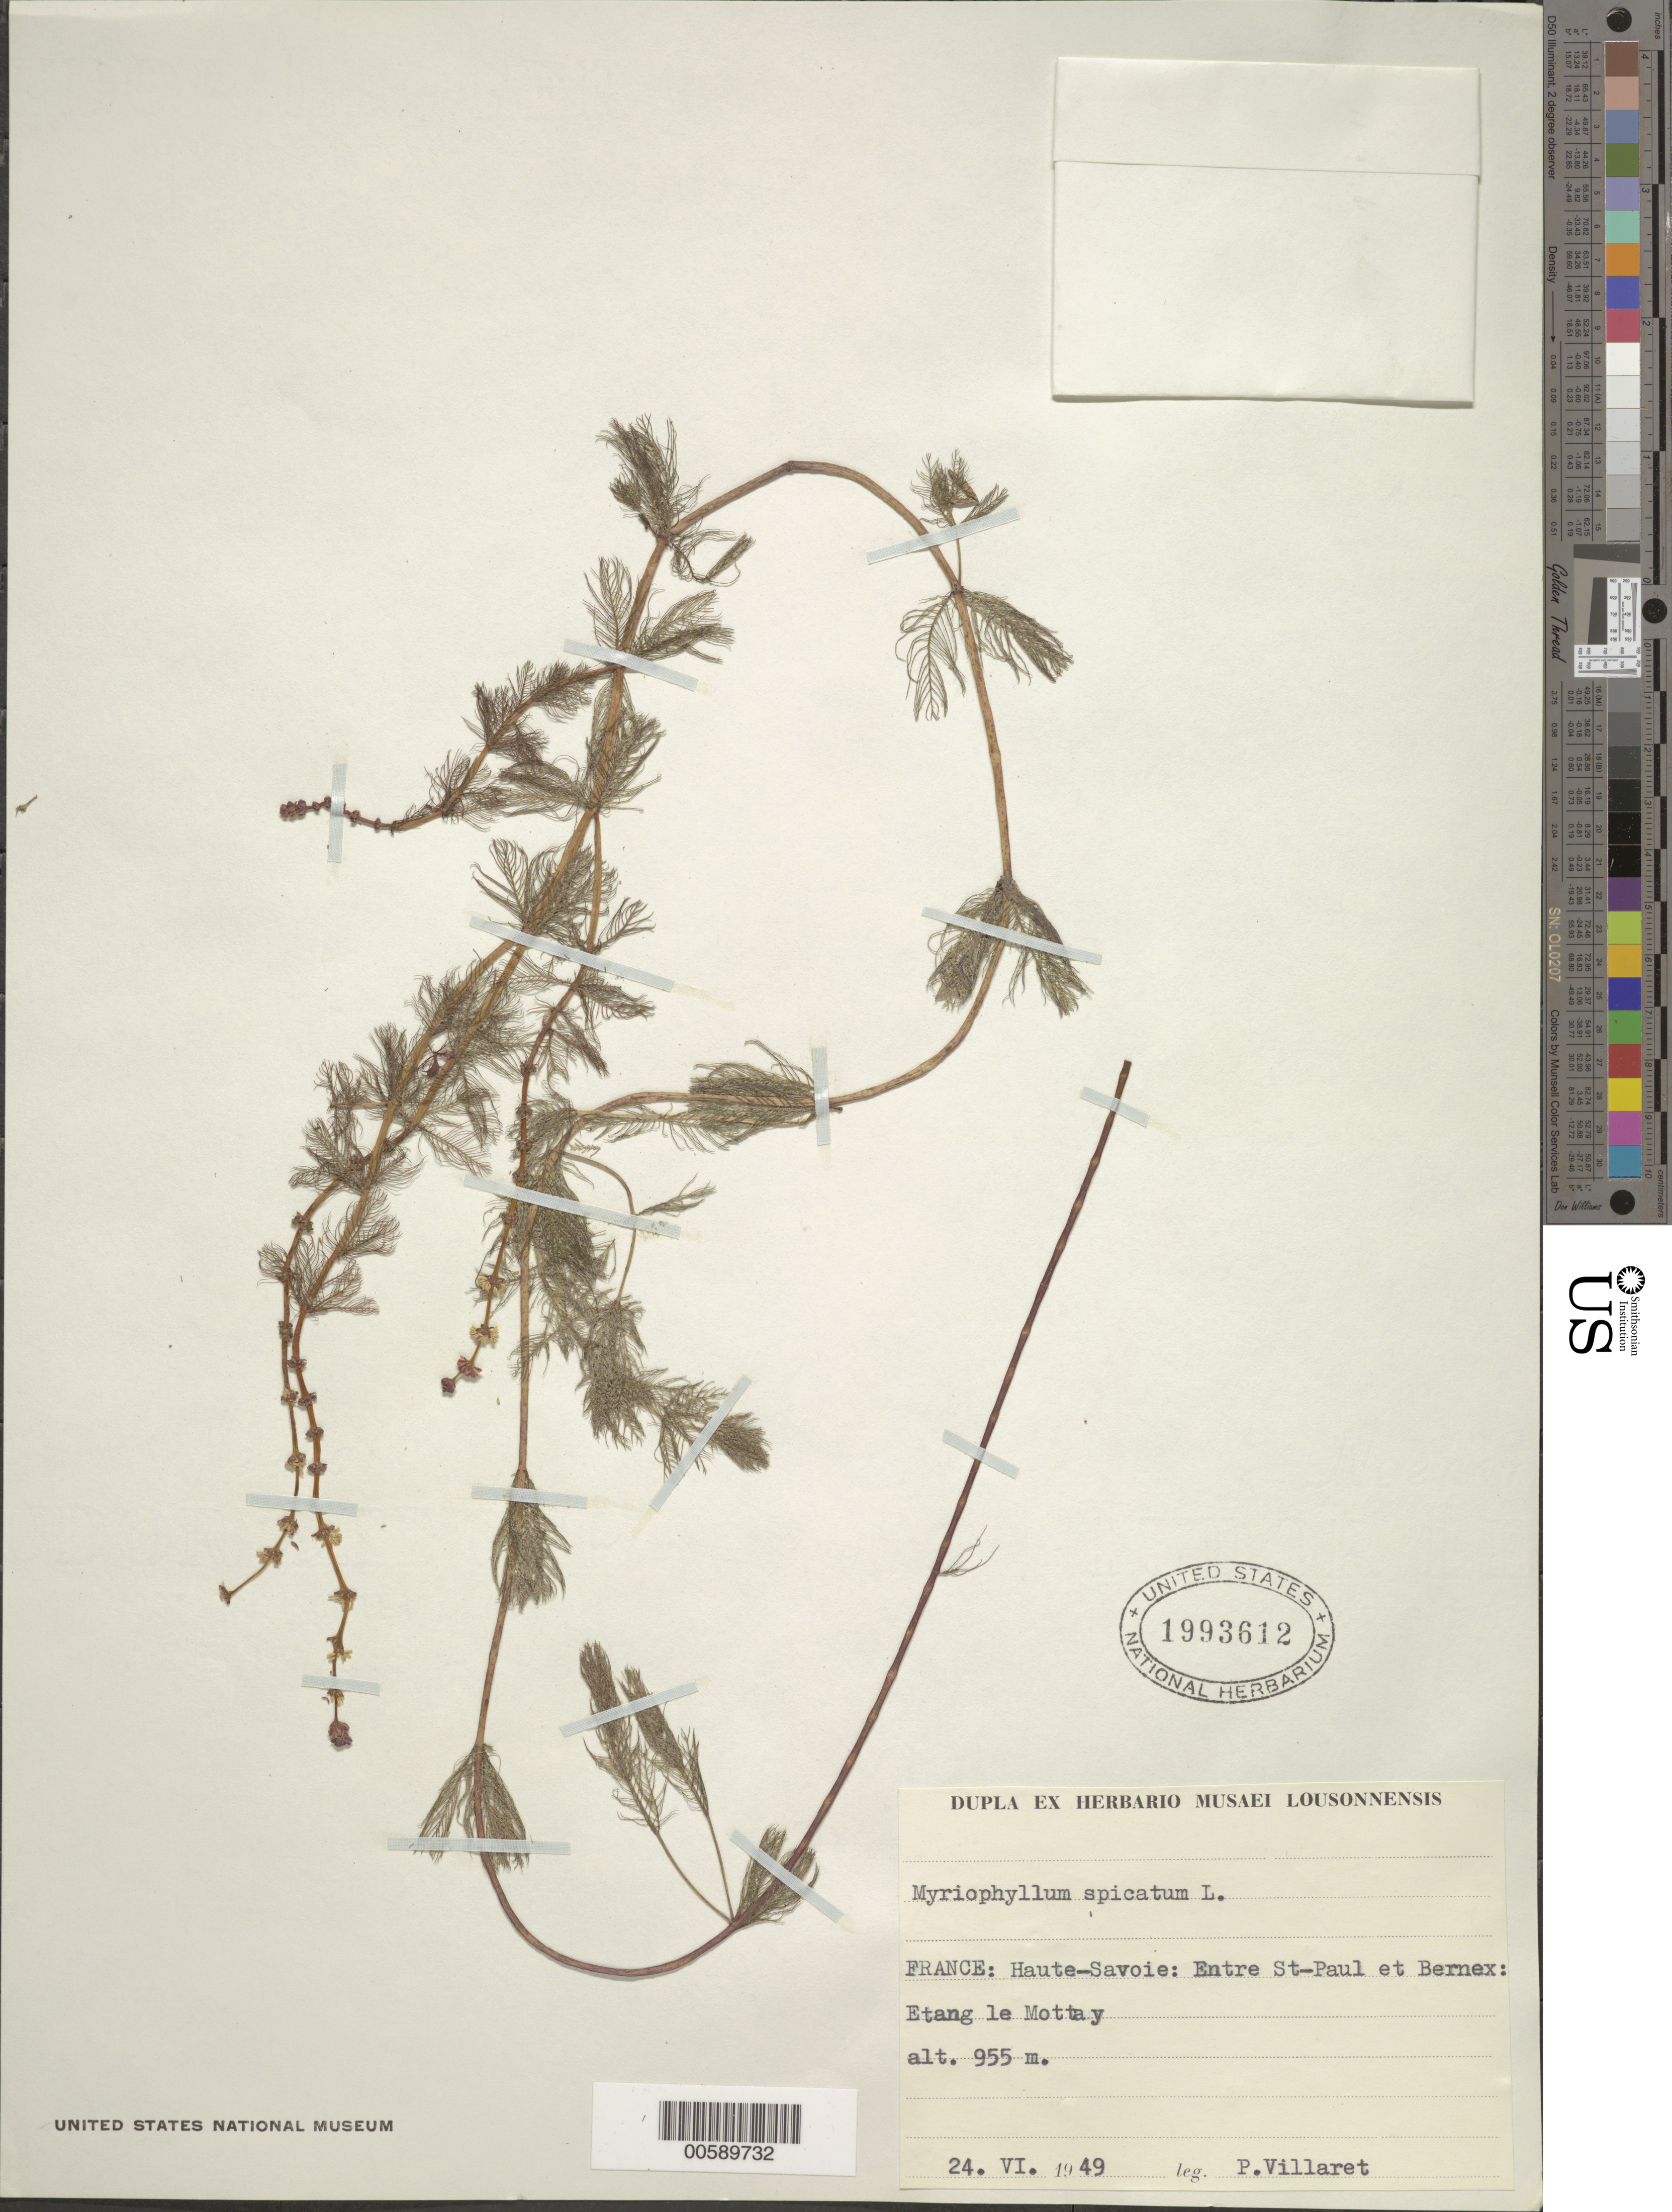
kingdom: Plantae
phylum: Tracheophyta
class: Magnoliopsida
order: Saxifragales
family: Haloragaceae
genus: Myriophyllum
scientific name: Myriophyllum spicatum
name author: L.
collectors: P. Villaret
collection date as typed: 24 Jun 1949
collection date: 1949-06-24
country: France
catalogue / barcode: US 1993612